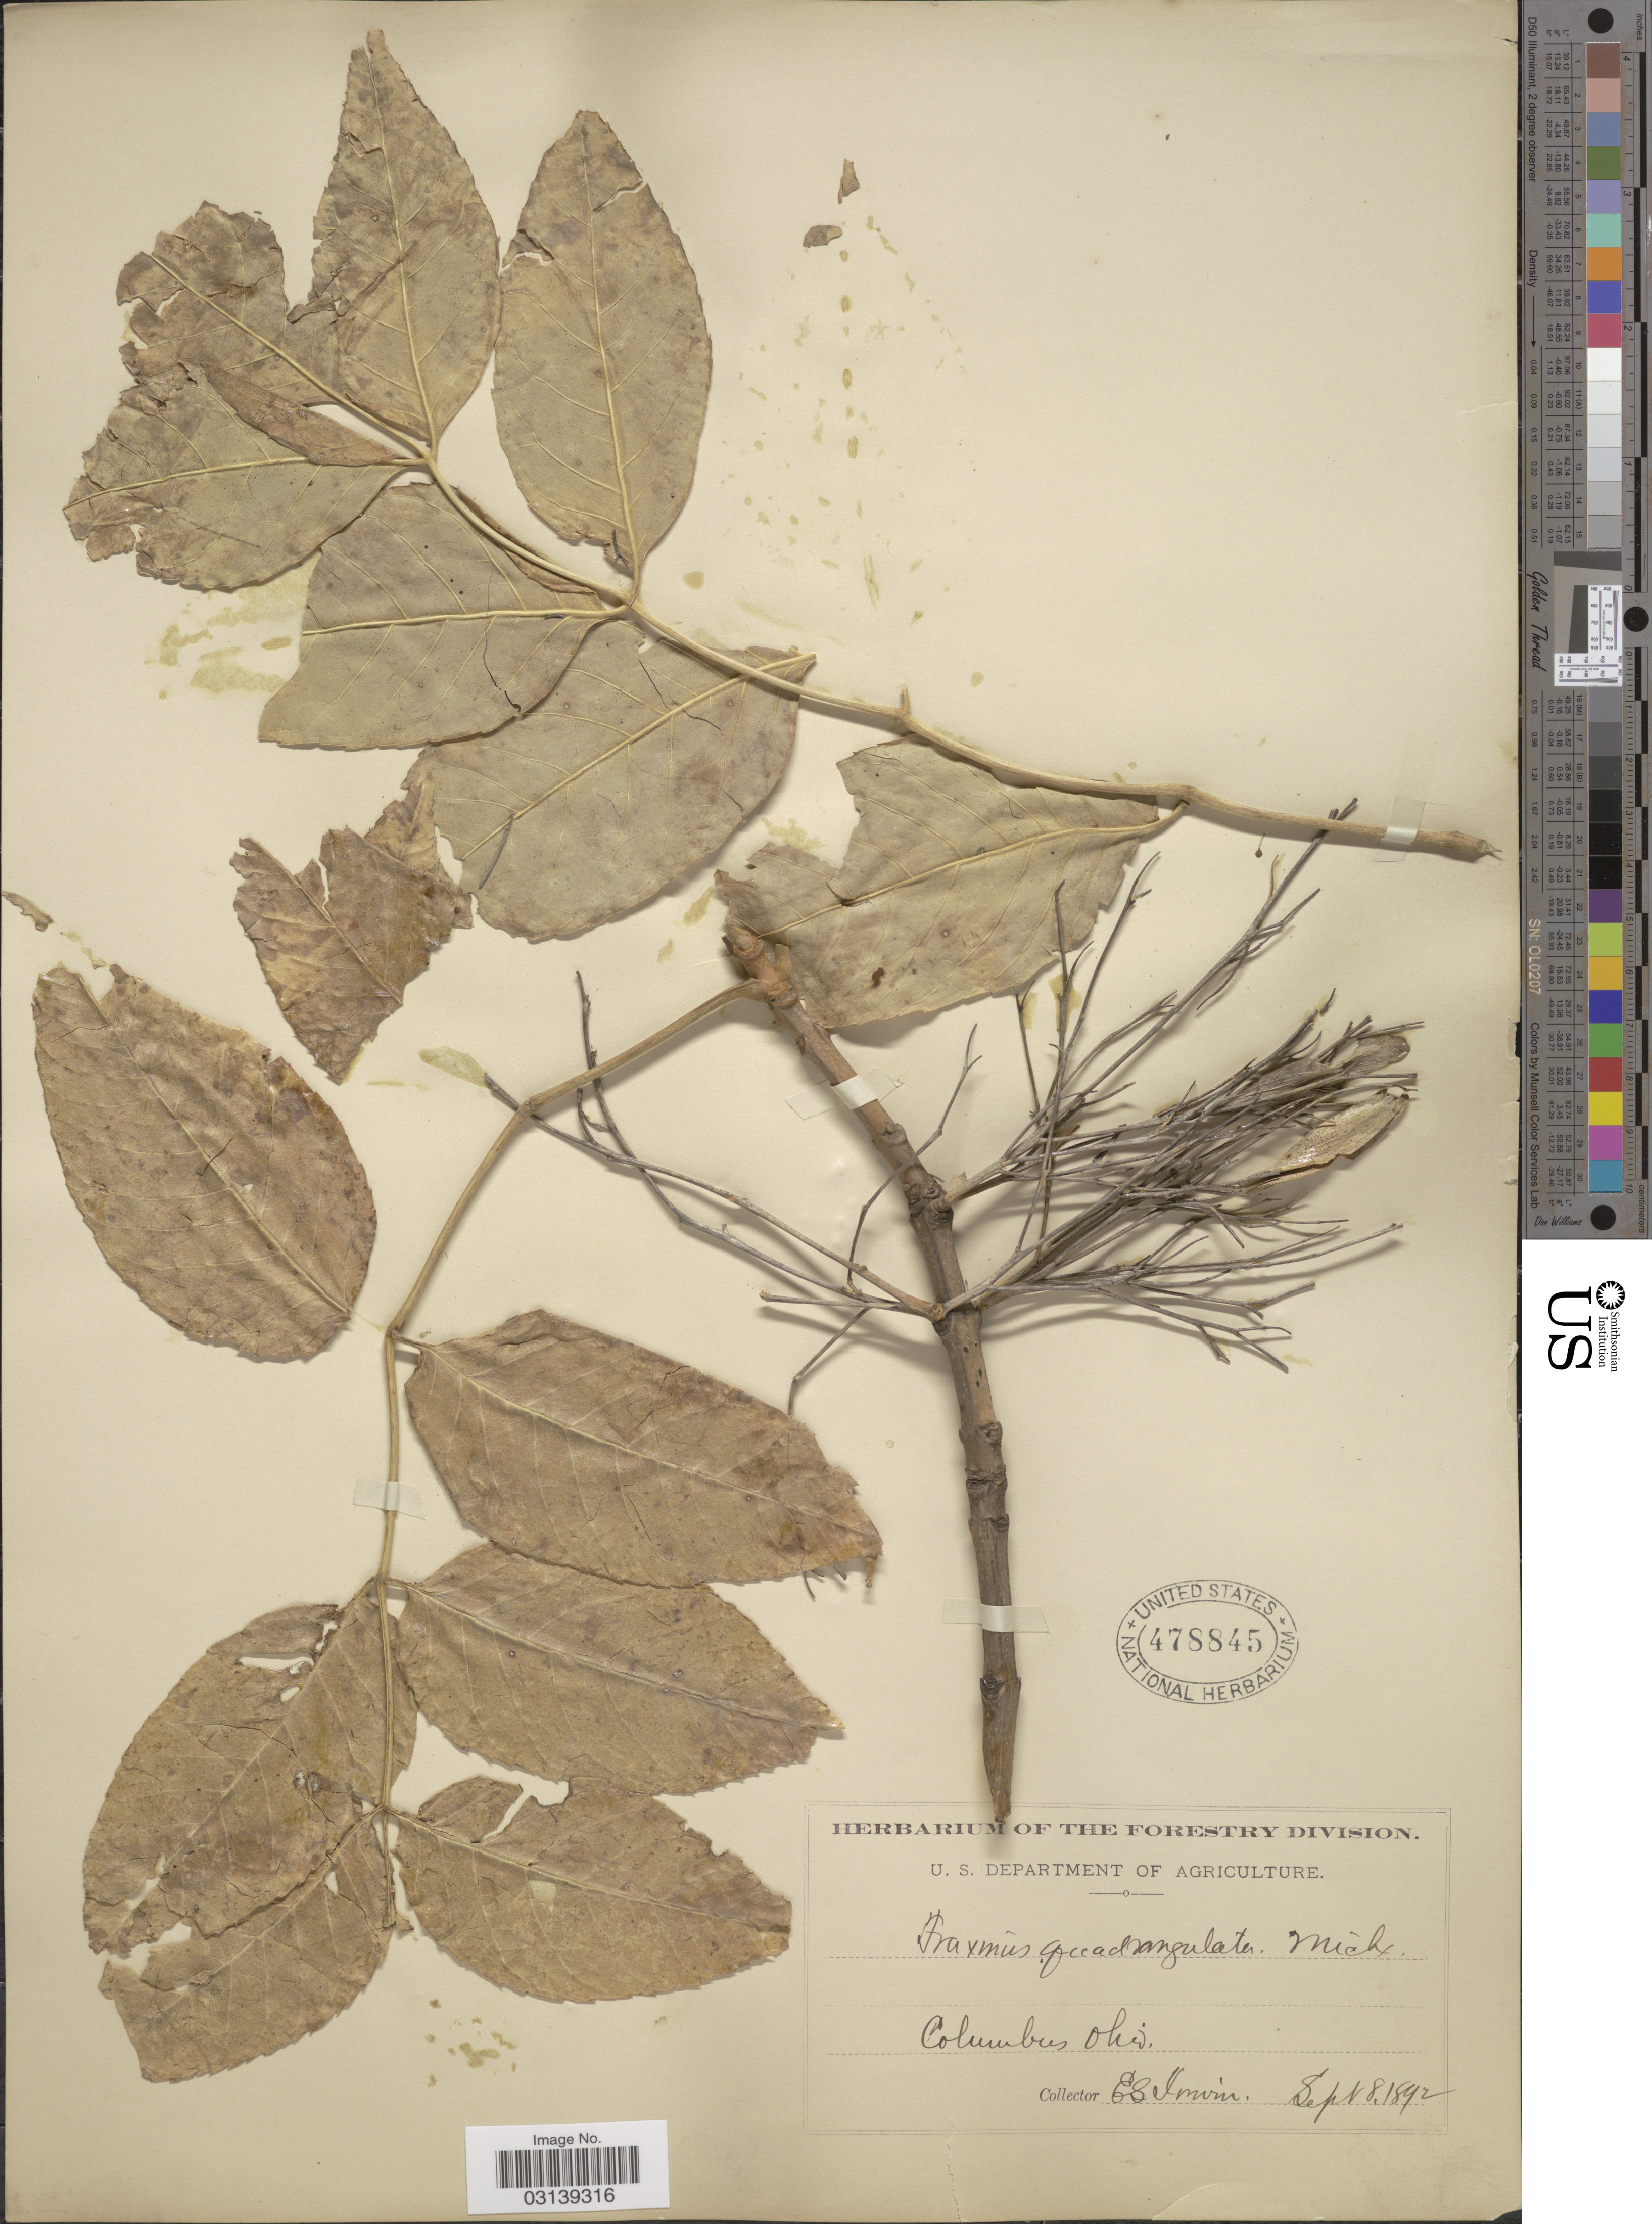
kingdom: Plantae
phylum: Tracheophyta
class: Magnoliopsida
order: Lamiales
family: Oleaceae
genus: Fraxinus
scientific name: Fraxinus quadrangulata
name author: Michx.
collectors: E. Irwin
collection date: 1892-09-08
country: United States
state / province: Ohio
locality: Columbus.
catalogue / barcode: US 478845